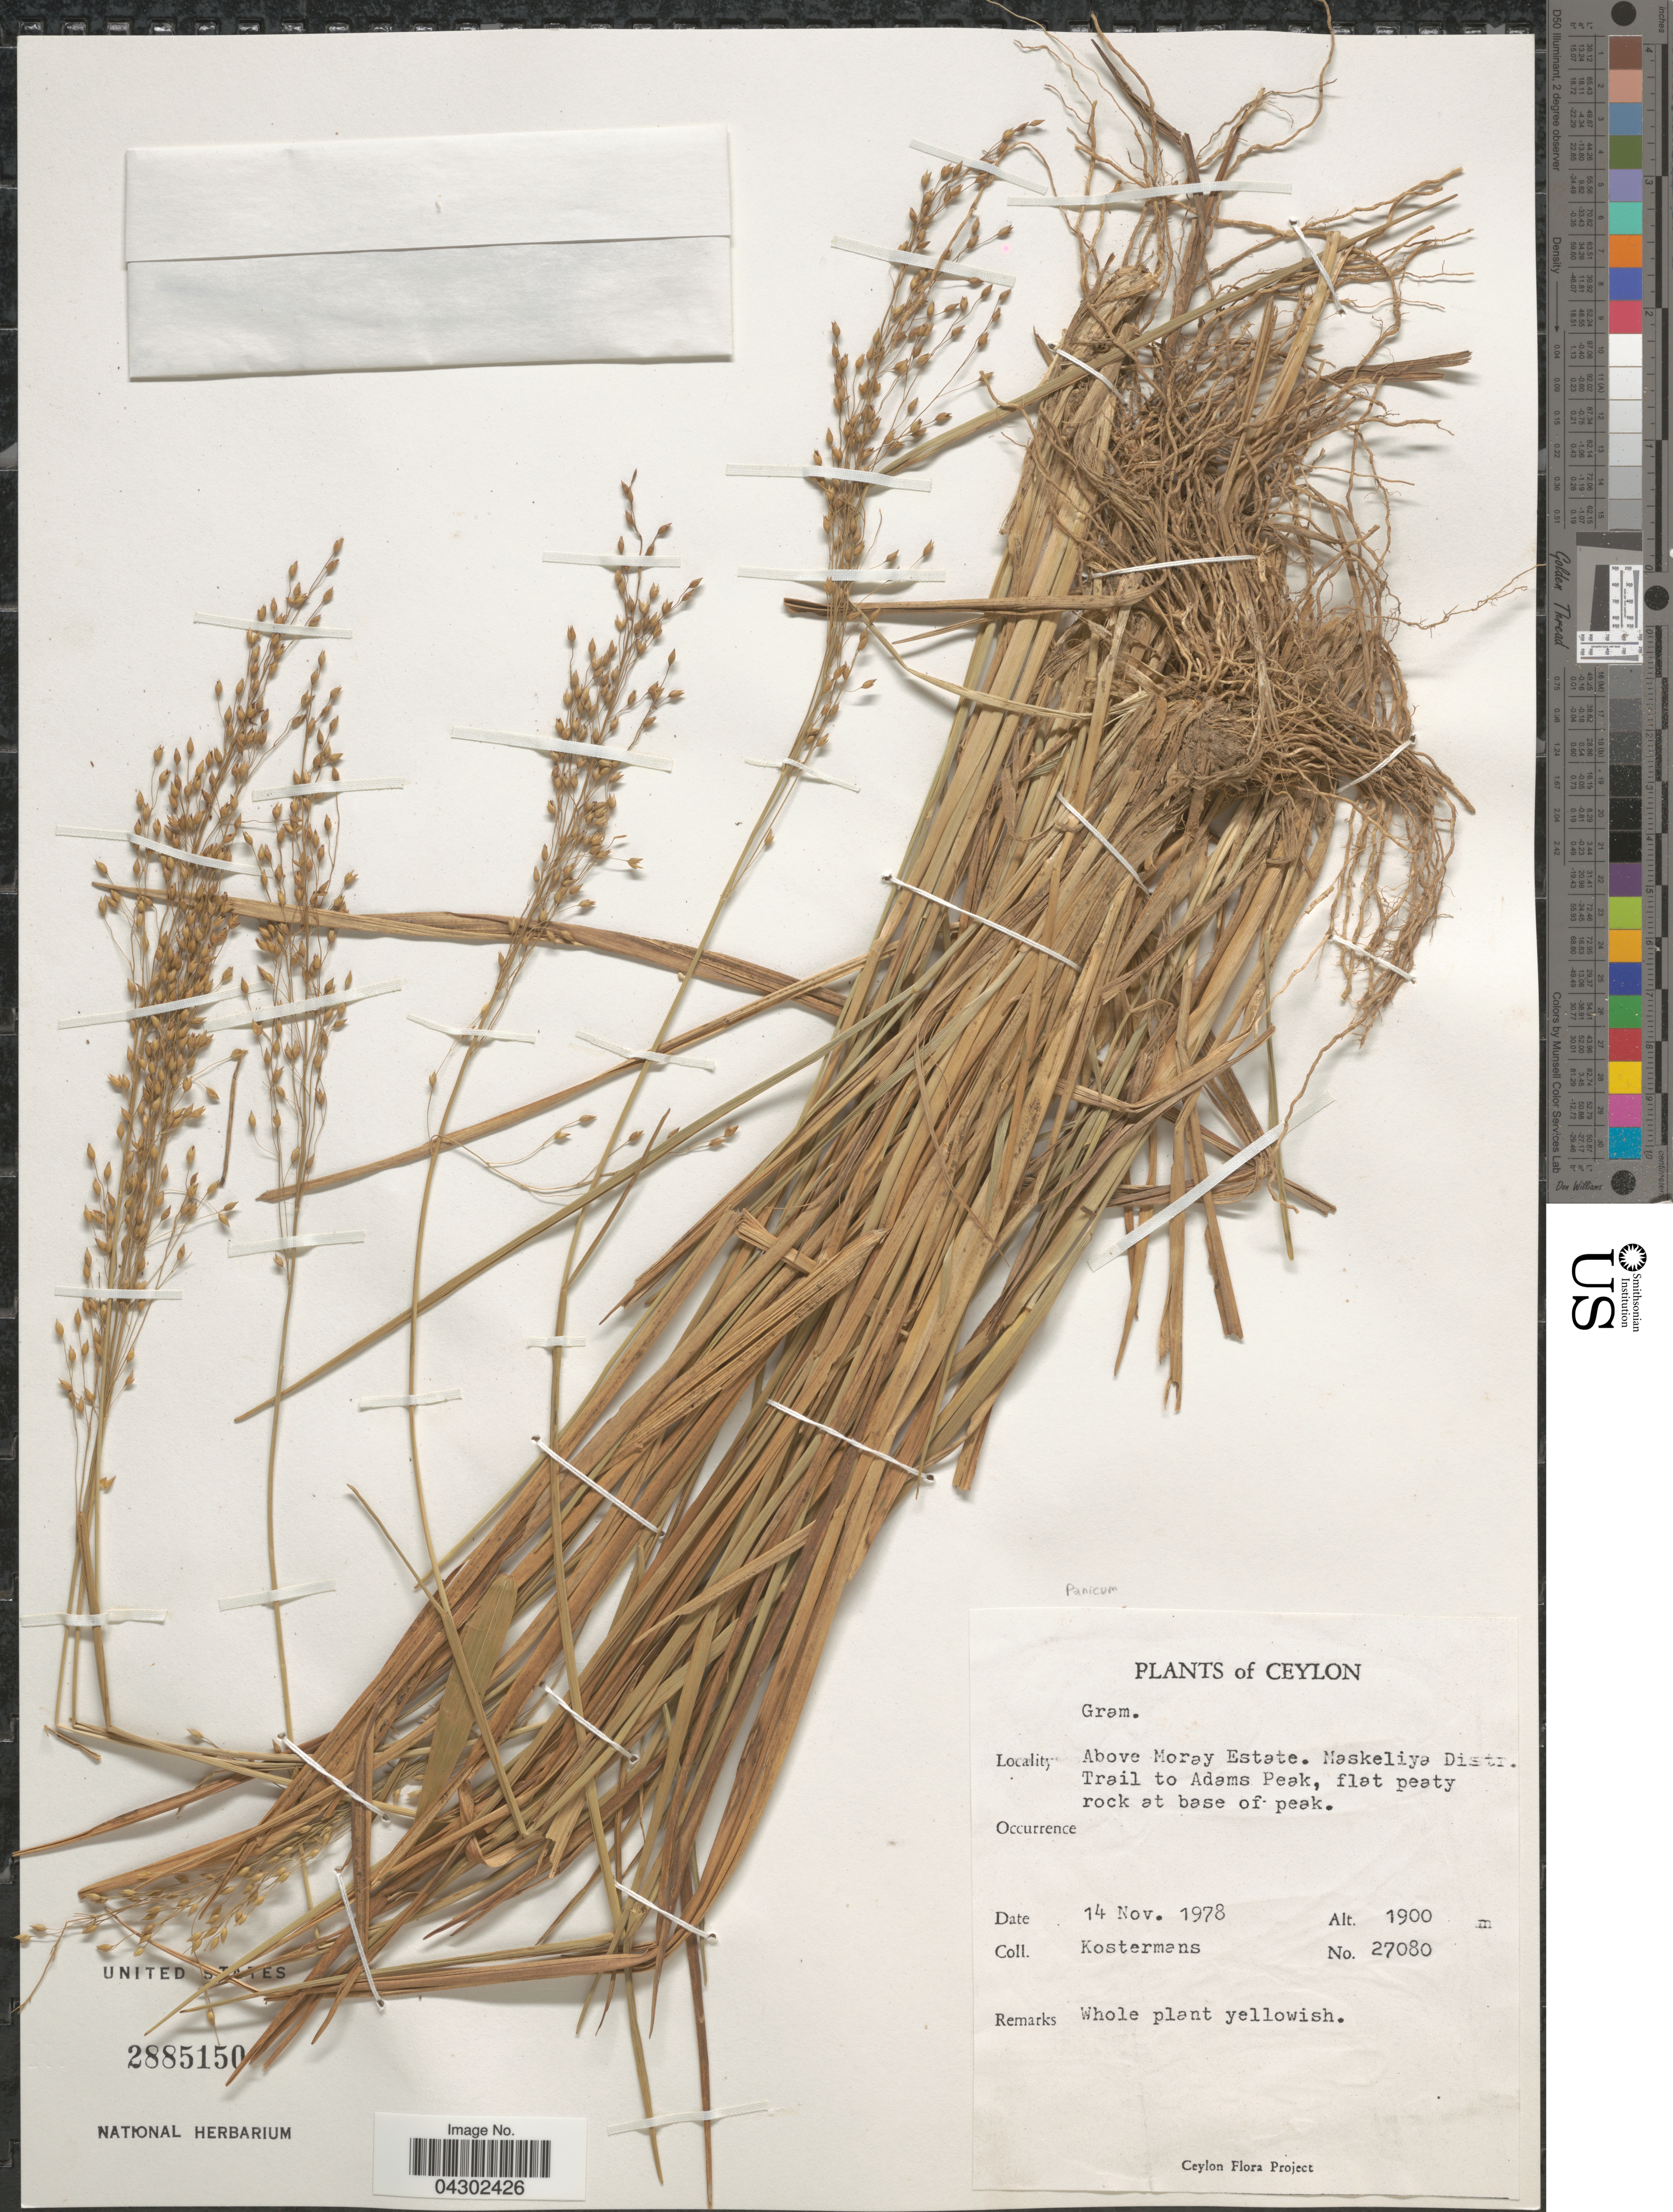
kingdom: Plantae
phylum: Tracheophyta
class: Liliopsida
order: Poales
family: Poaceae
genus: Panicum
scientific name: Panicum sp.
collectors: Kostermans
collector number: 27080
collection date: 1978-11-14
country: Sri Lanka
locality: Ceylon. Above Moray Estate. Maskeliya Distr. Trail to Adams Peak, flat peaty rock at base of peak.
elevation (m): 1900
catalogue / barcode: US 2885150